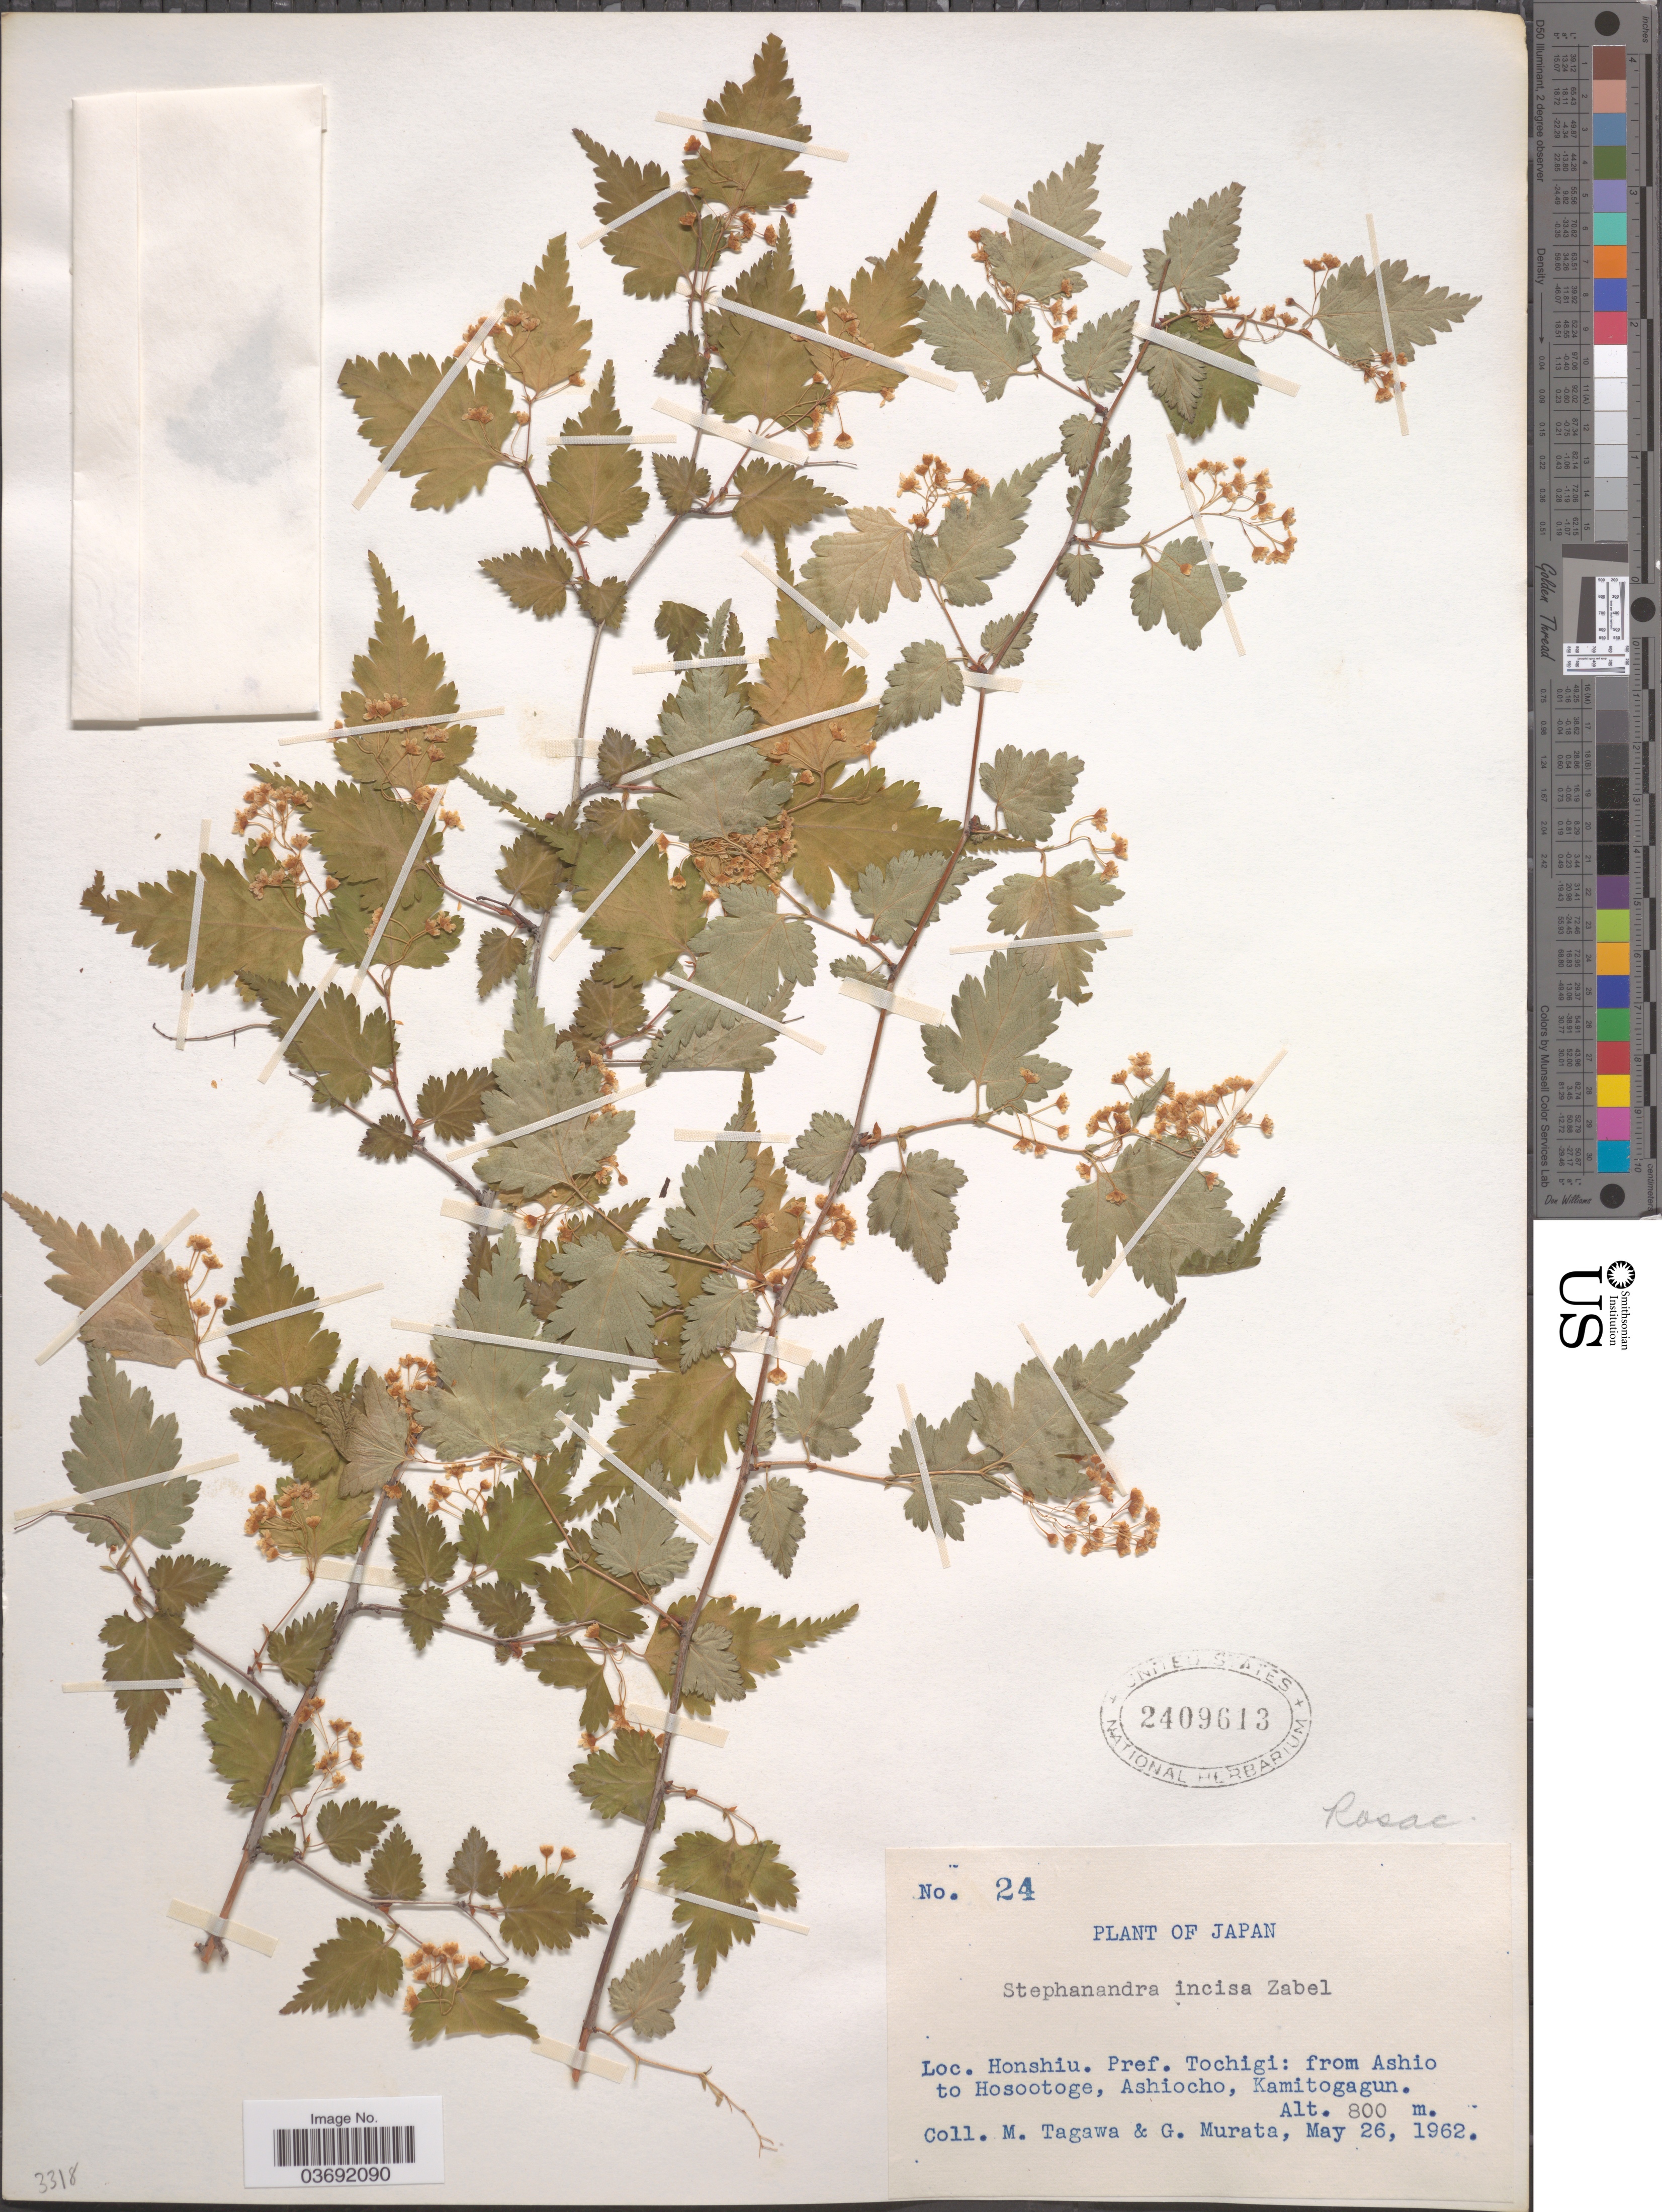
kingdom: Plantae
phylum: Tracheophyta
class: Magnoliopsida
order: Rosales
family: Rosaceae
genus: Neillia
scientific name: Neillia incisa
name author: (Thunb.) S.H. Oh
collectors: M. Tagawa & G. Murata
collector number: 24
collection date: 1962-05-26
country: Japan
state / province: Totigi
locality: Honshiu. Pref. Tochigi: from Ashio to Hosootoge, Ashiocho, Kamitogagun.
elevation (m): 800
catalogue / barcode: US 2409613